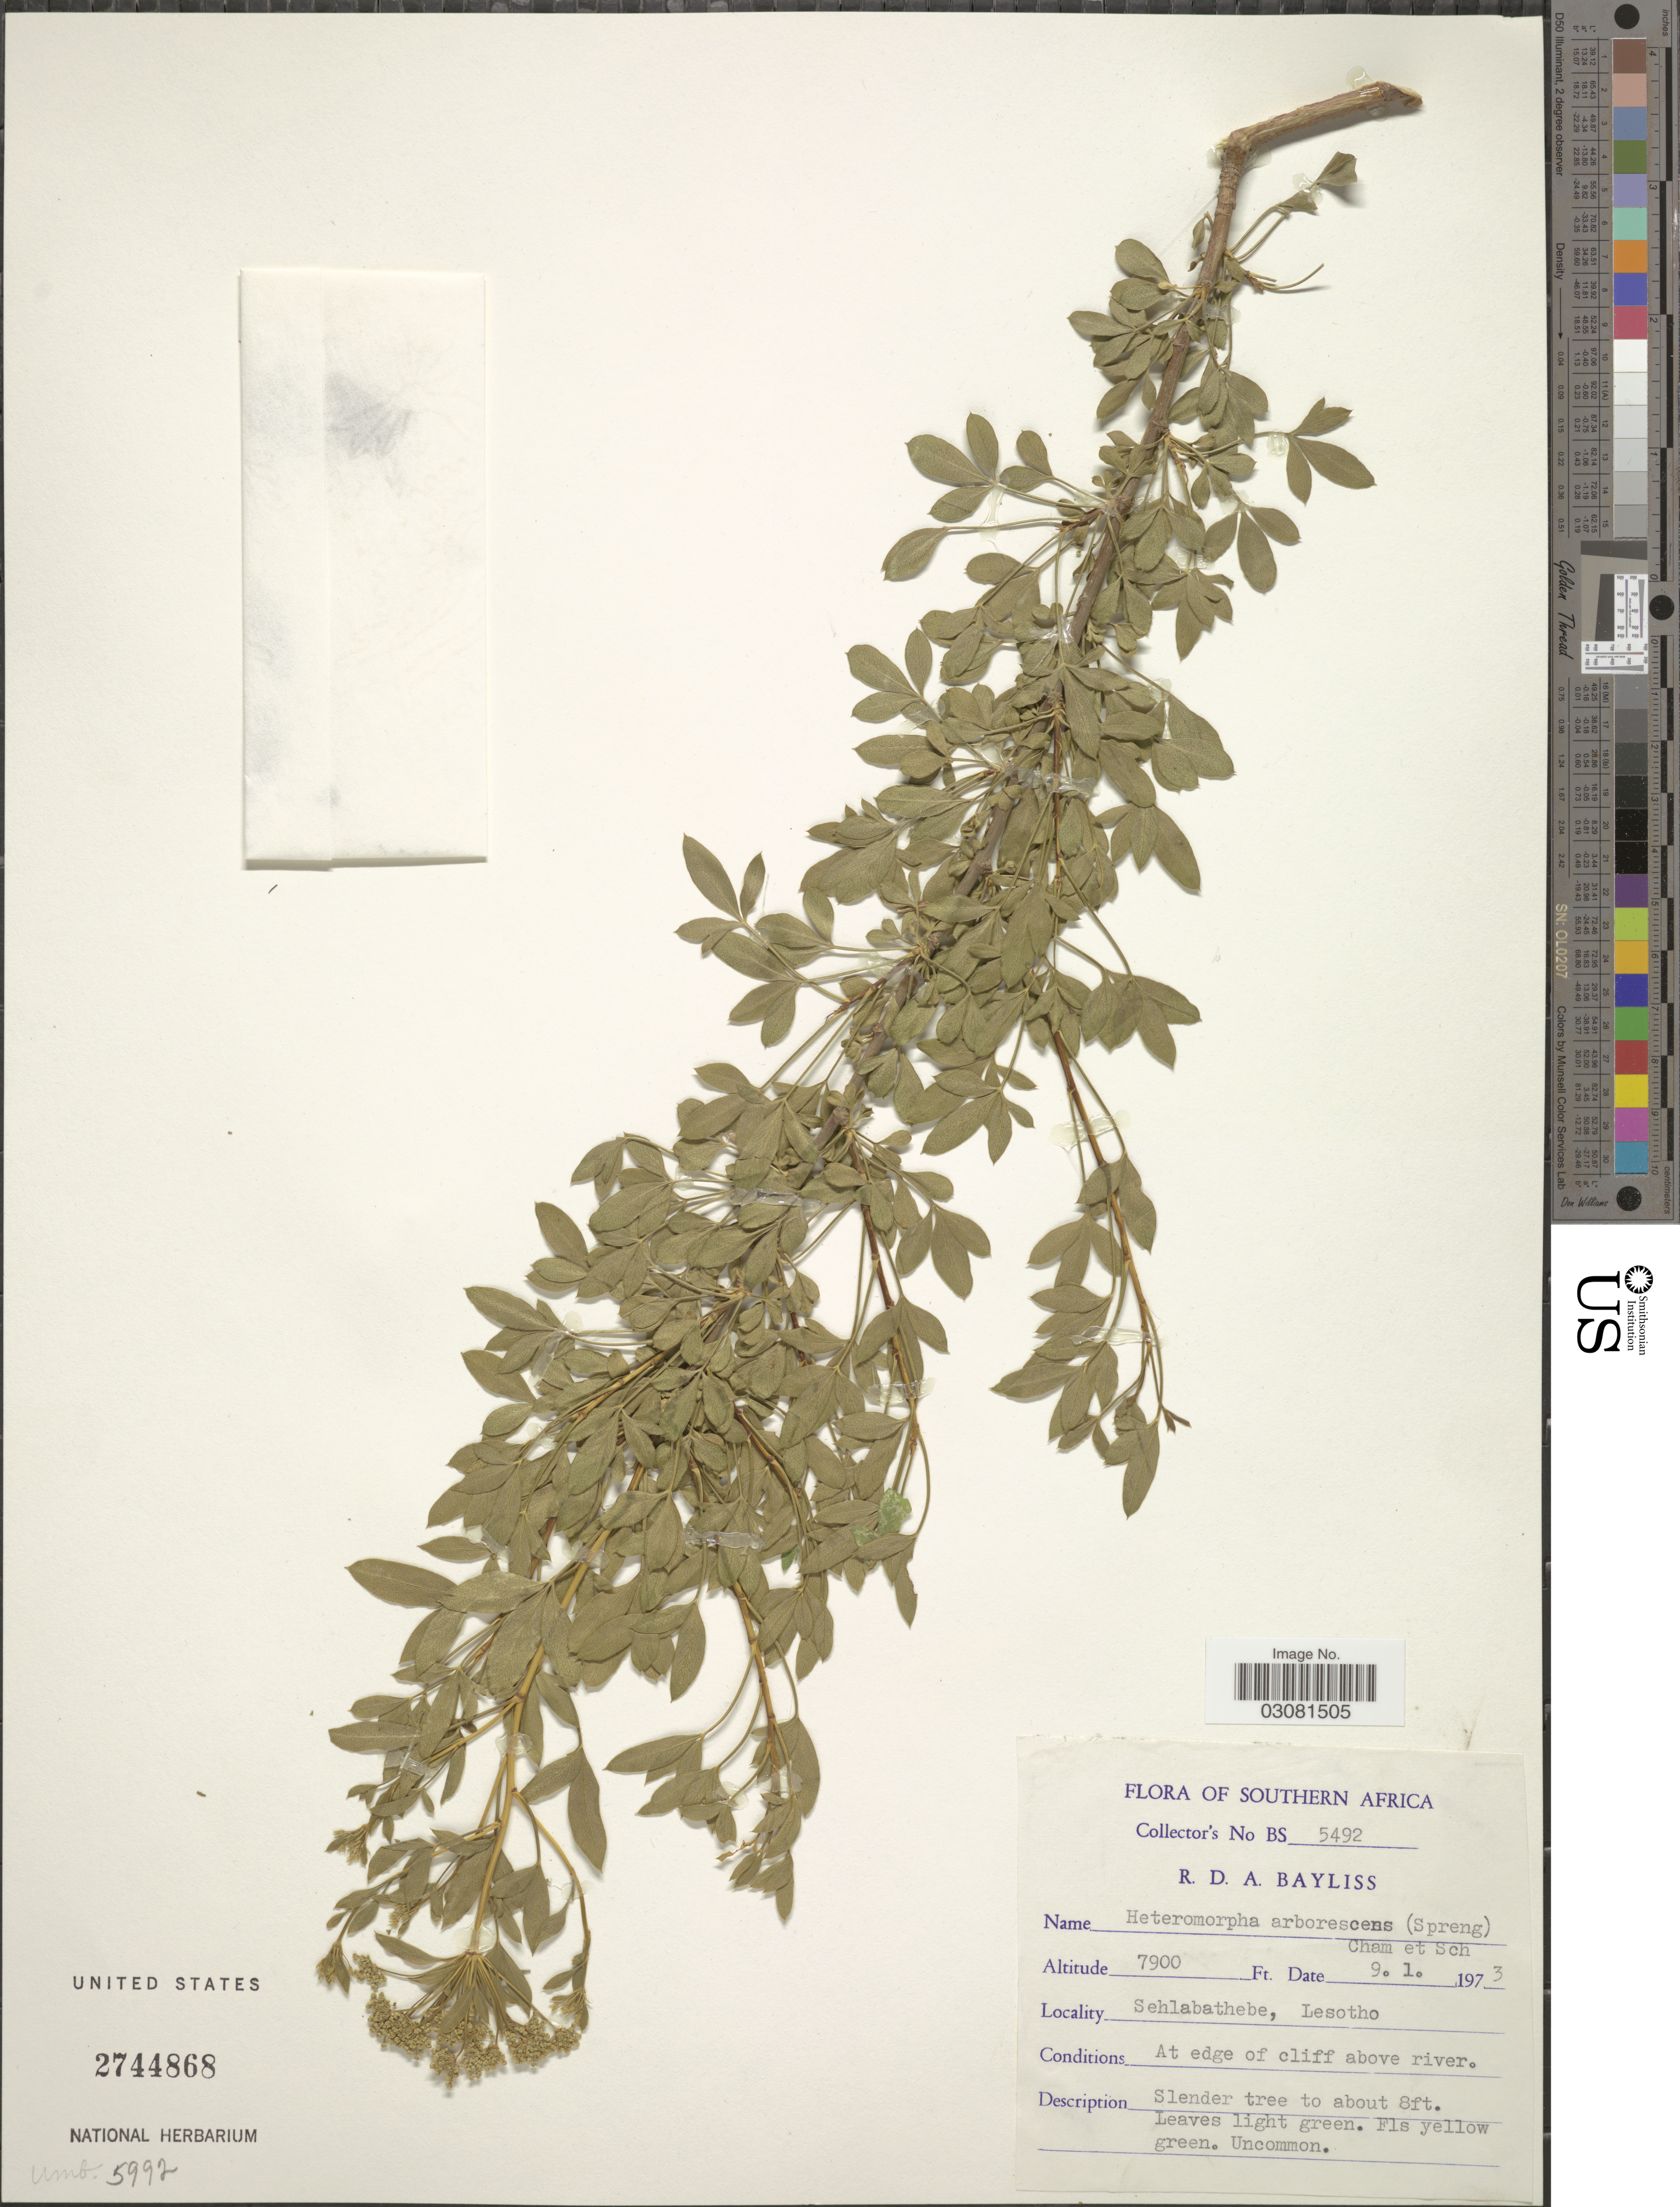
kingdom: Plantae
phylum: Tracheophyta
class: Magnoliopsida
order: Apiales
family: Apiaceae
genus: Heteromorpha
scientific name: Heteromorpha arborescens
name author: Cham. & Schltdl.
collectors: R. Bayliss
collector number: BS5492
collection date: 1973-01-09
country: Lesotho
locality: Southern Africa, Sehlabathebe.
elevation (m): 2408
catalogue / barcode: US 2744868